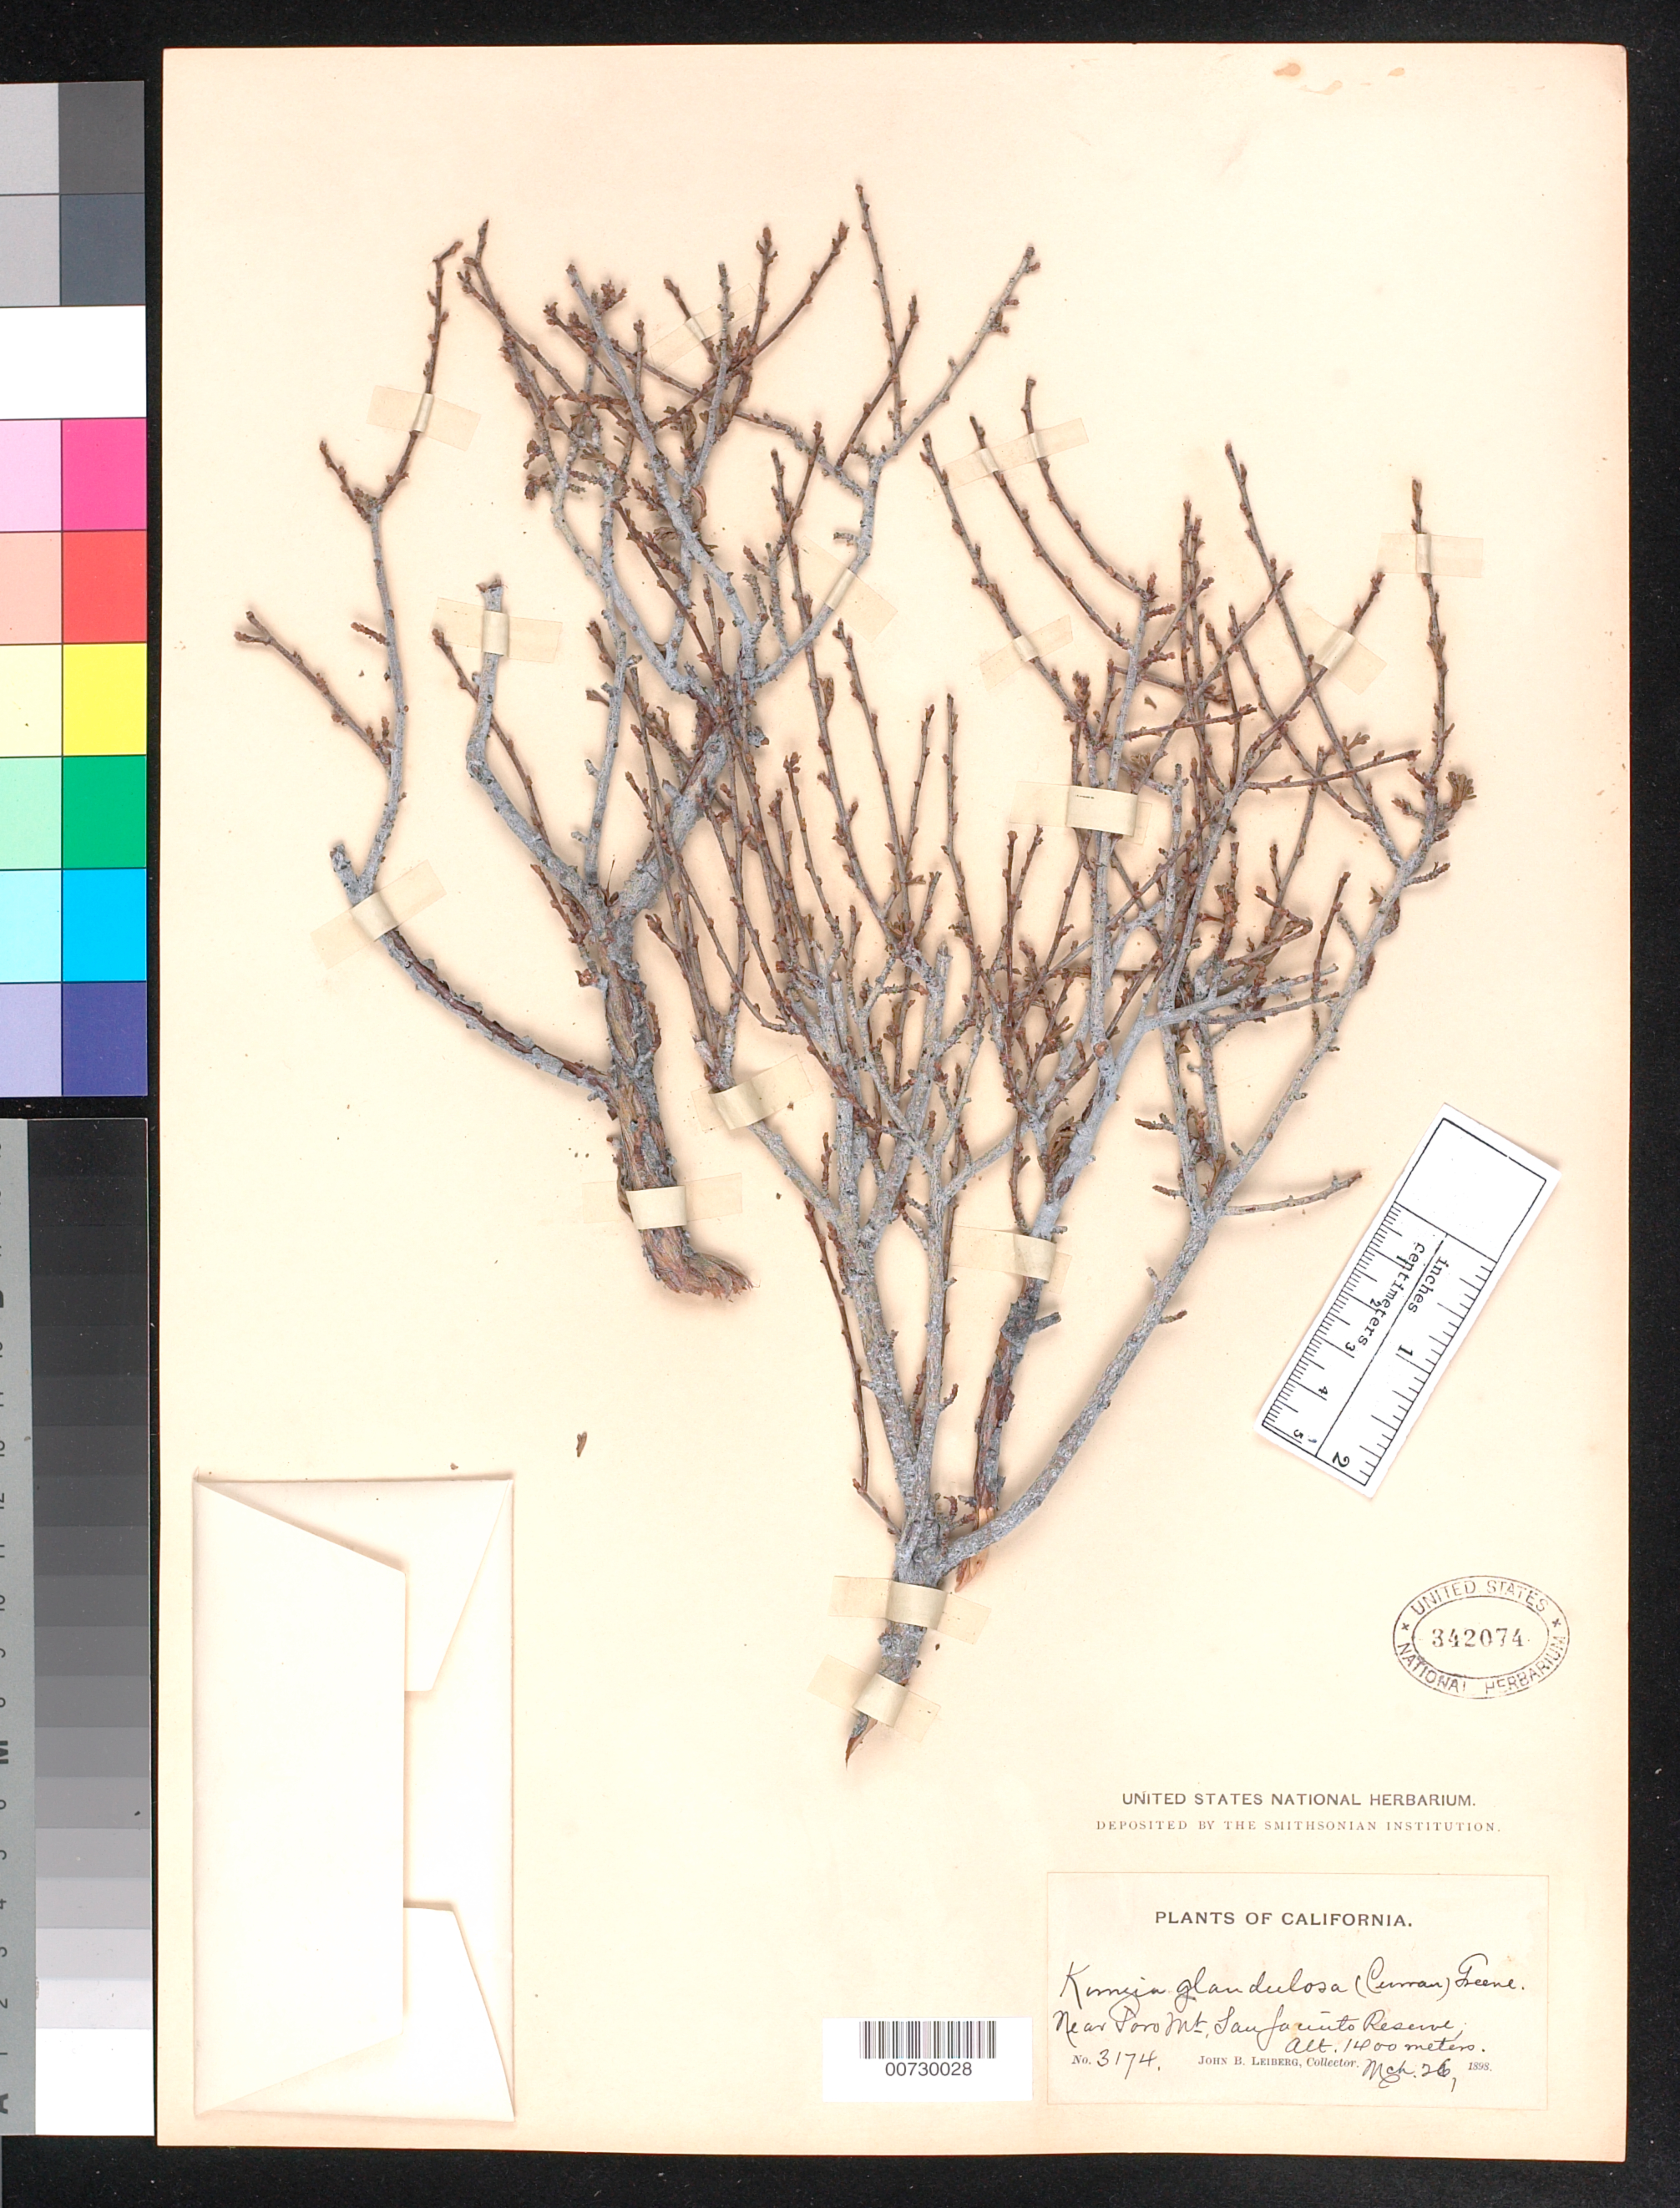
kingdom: Plantae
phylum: Tracheophyta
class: Magnoliopsida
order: Rosales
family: Rosaceae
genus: Purshia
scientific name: Purshia stansburyana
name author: (Torr.) Henrickson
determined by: Strong, Mark T., (BOT), Smithsonian Institution - National Museum of Natural History (UNITED STATES)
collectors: J. Leiberg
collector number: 3174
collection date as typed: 26 Mar 1898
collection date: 1898-03-26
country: United States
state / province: California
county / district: Riverside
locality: Near Toro Mt., San Jacinto For. Reserve.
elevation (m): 1400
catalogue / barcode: US 342074